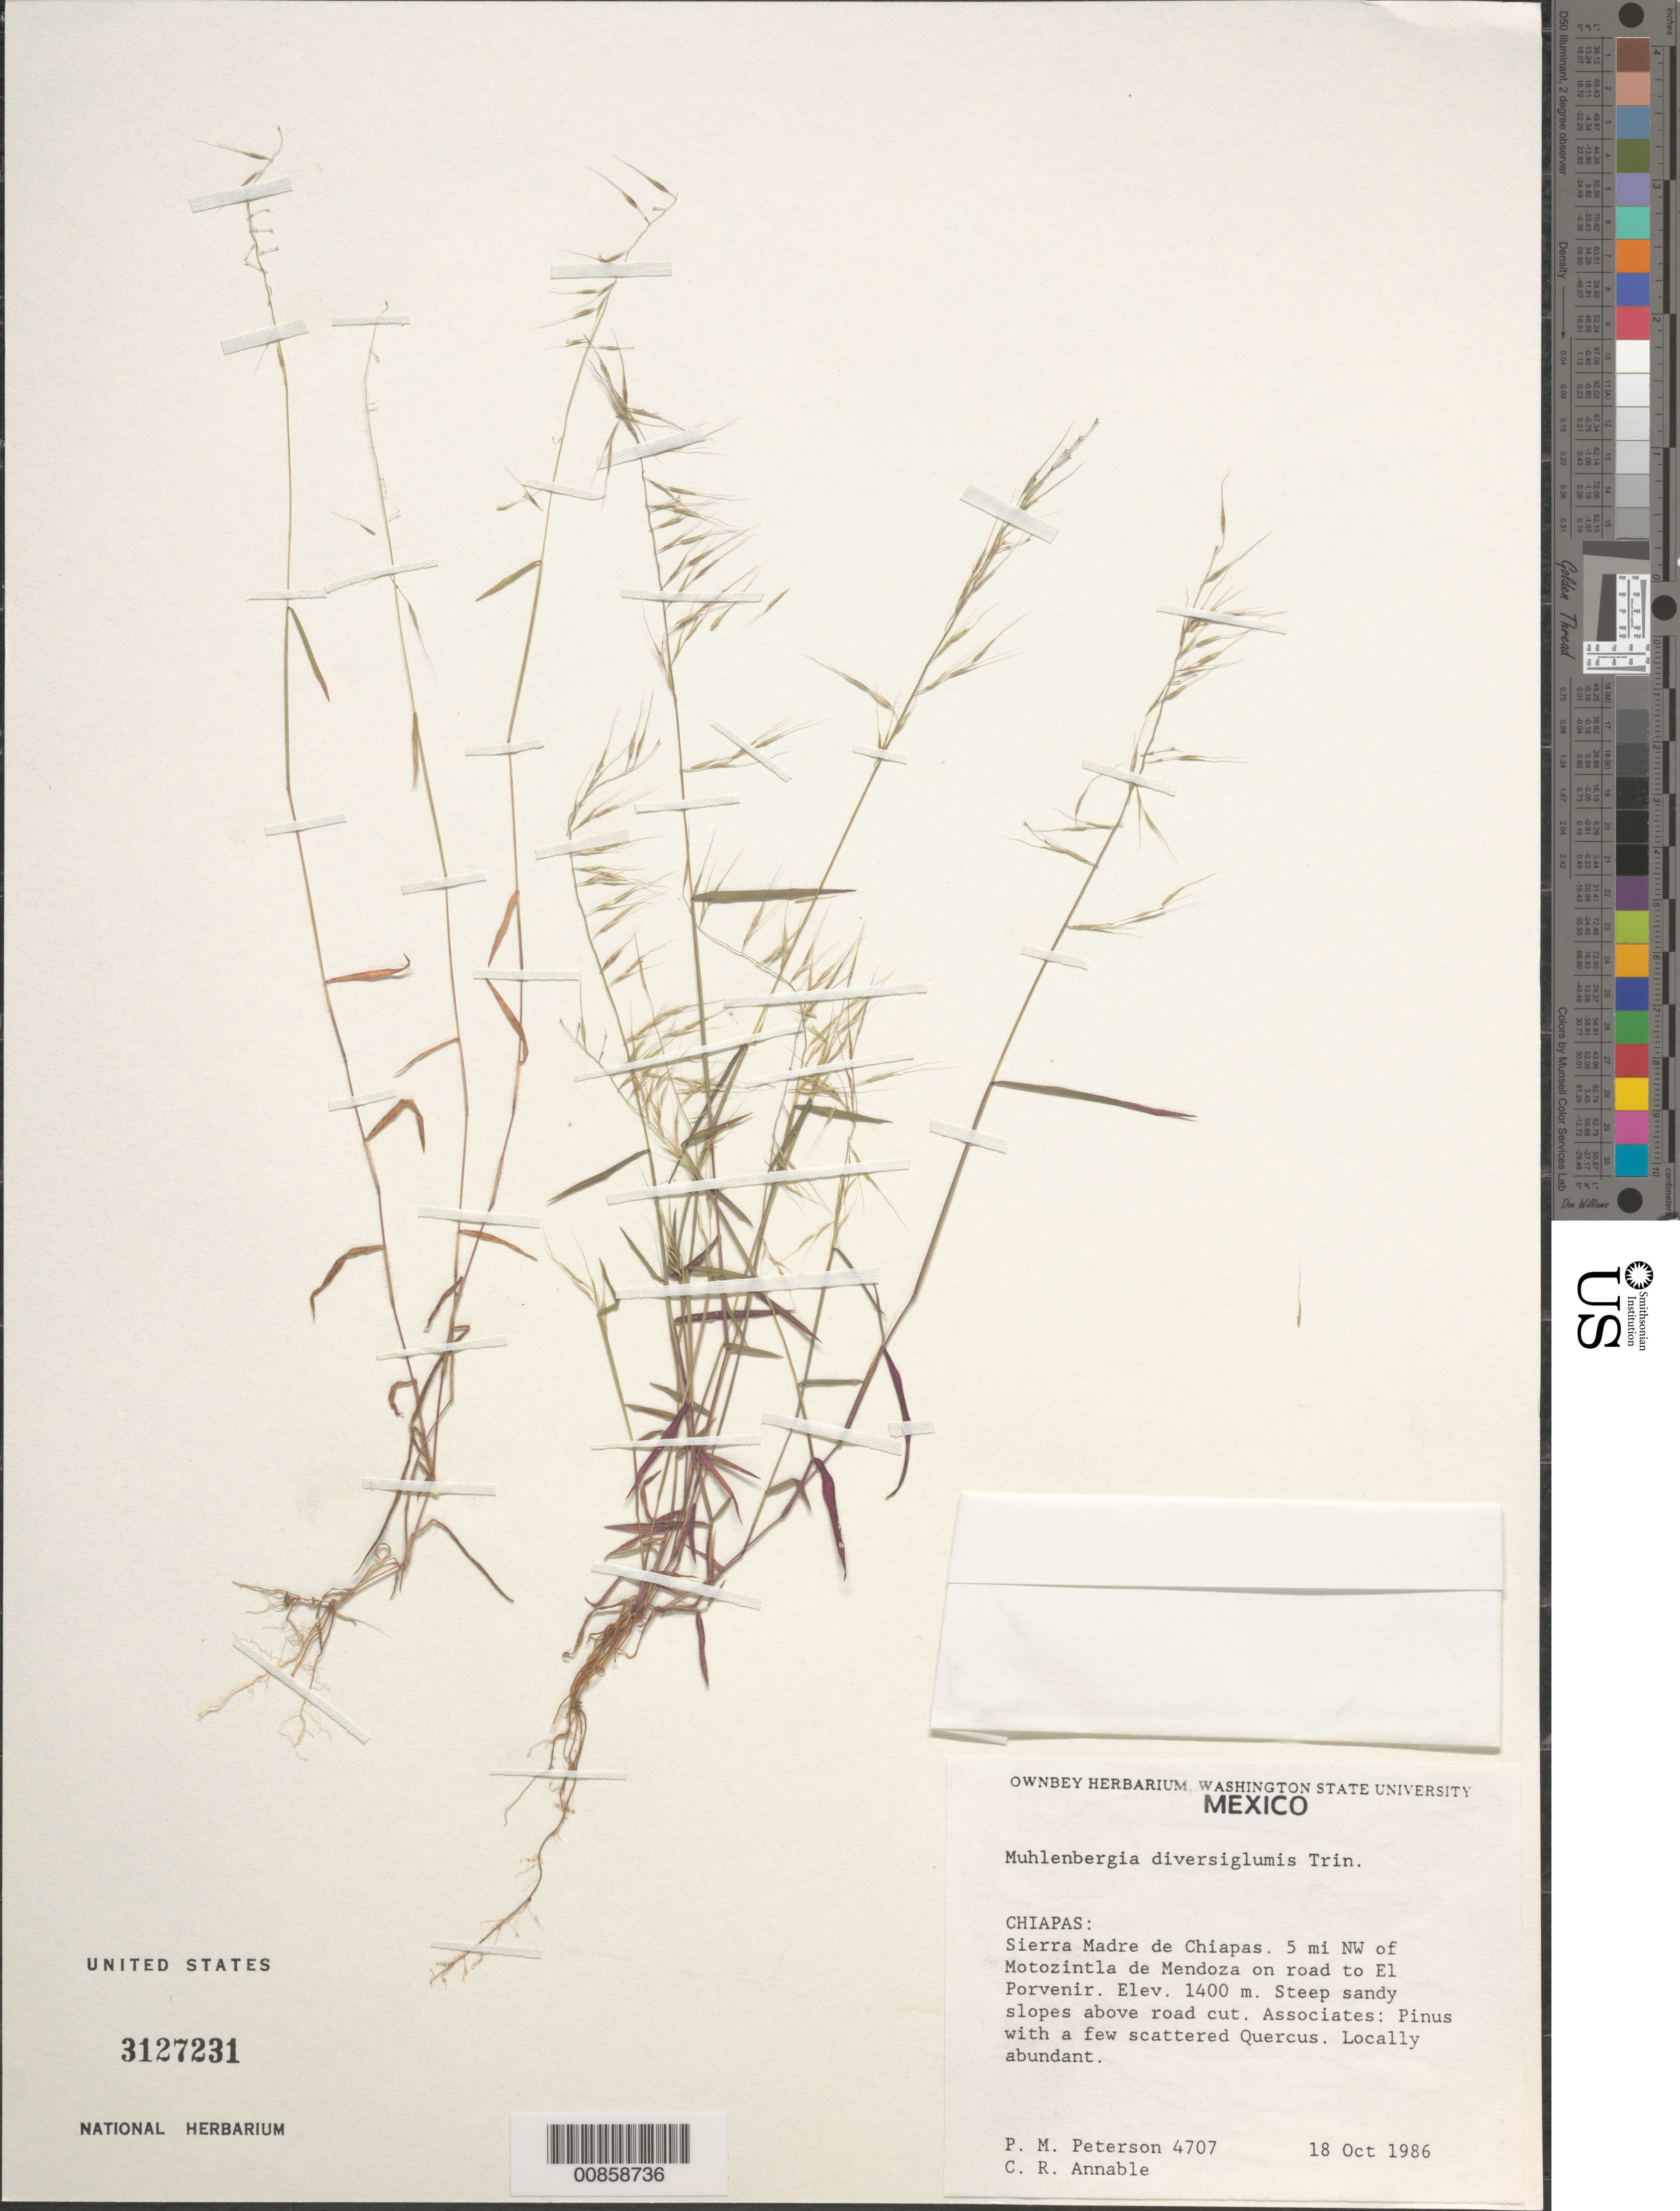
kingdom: Plantae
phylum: Tracheophyta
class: Liliopsida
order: Poales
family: Poaceae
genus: Muhlenbergia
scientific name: Muhlenbergia diversiglumis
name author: Trin.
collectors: P. M. Peterson & C. R. Annable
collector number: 4707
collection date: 1986-10-18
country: Mexico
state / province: Chiapas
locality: Sierra Madre de Chiapas. 5 mi NW of Motozintla de Mendoza on road to El Porvenir.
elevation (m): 1400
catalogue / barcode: US 3127231